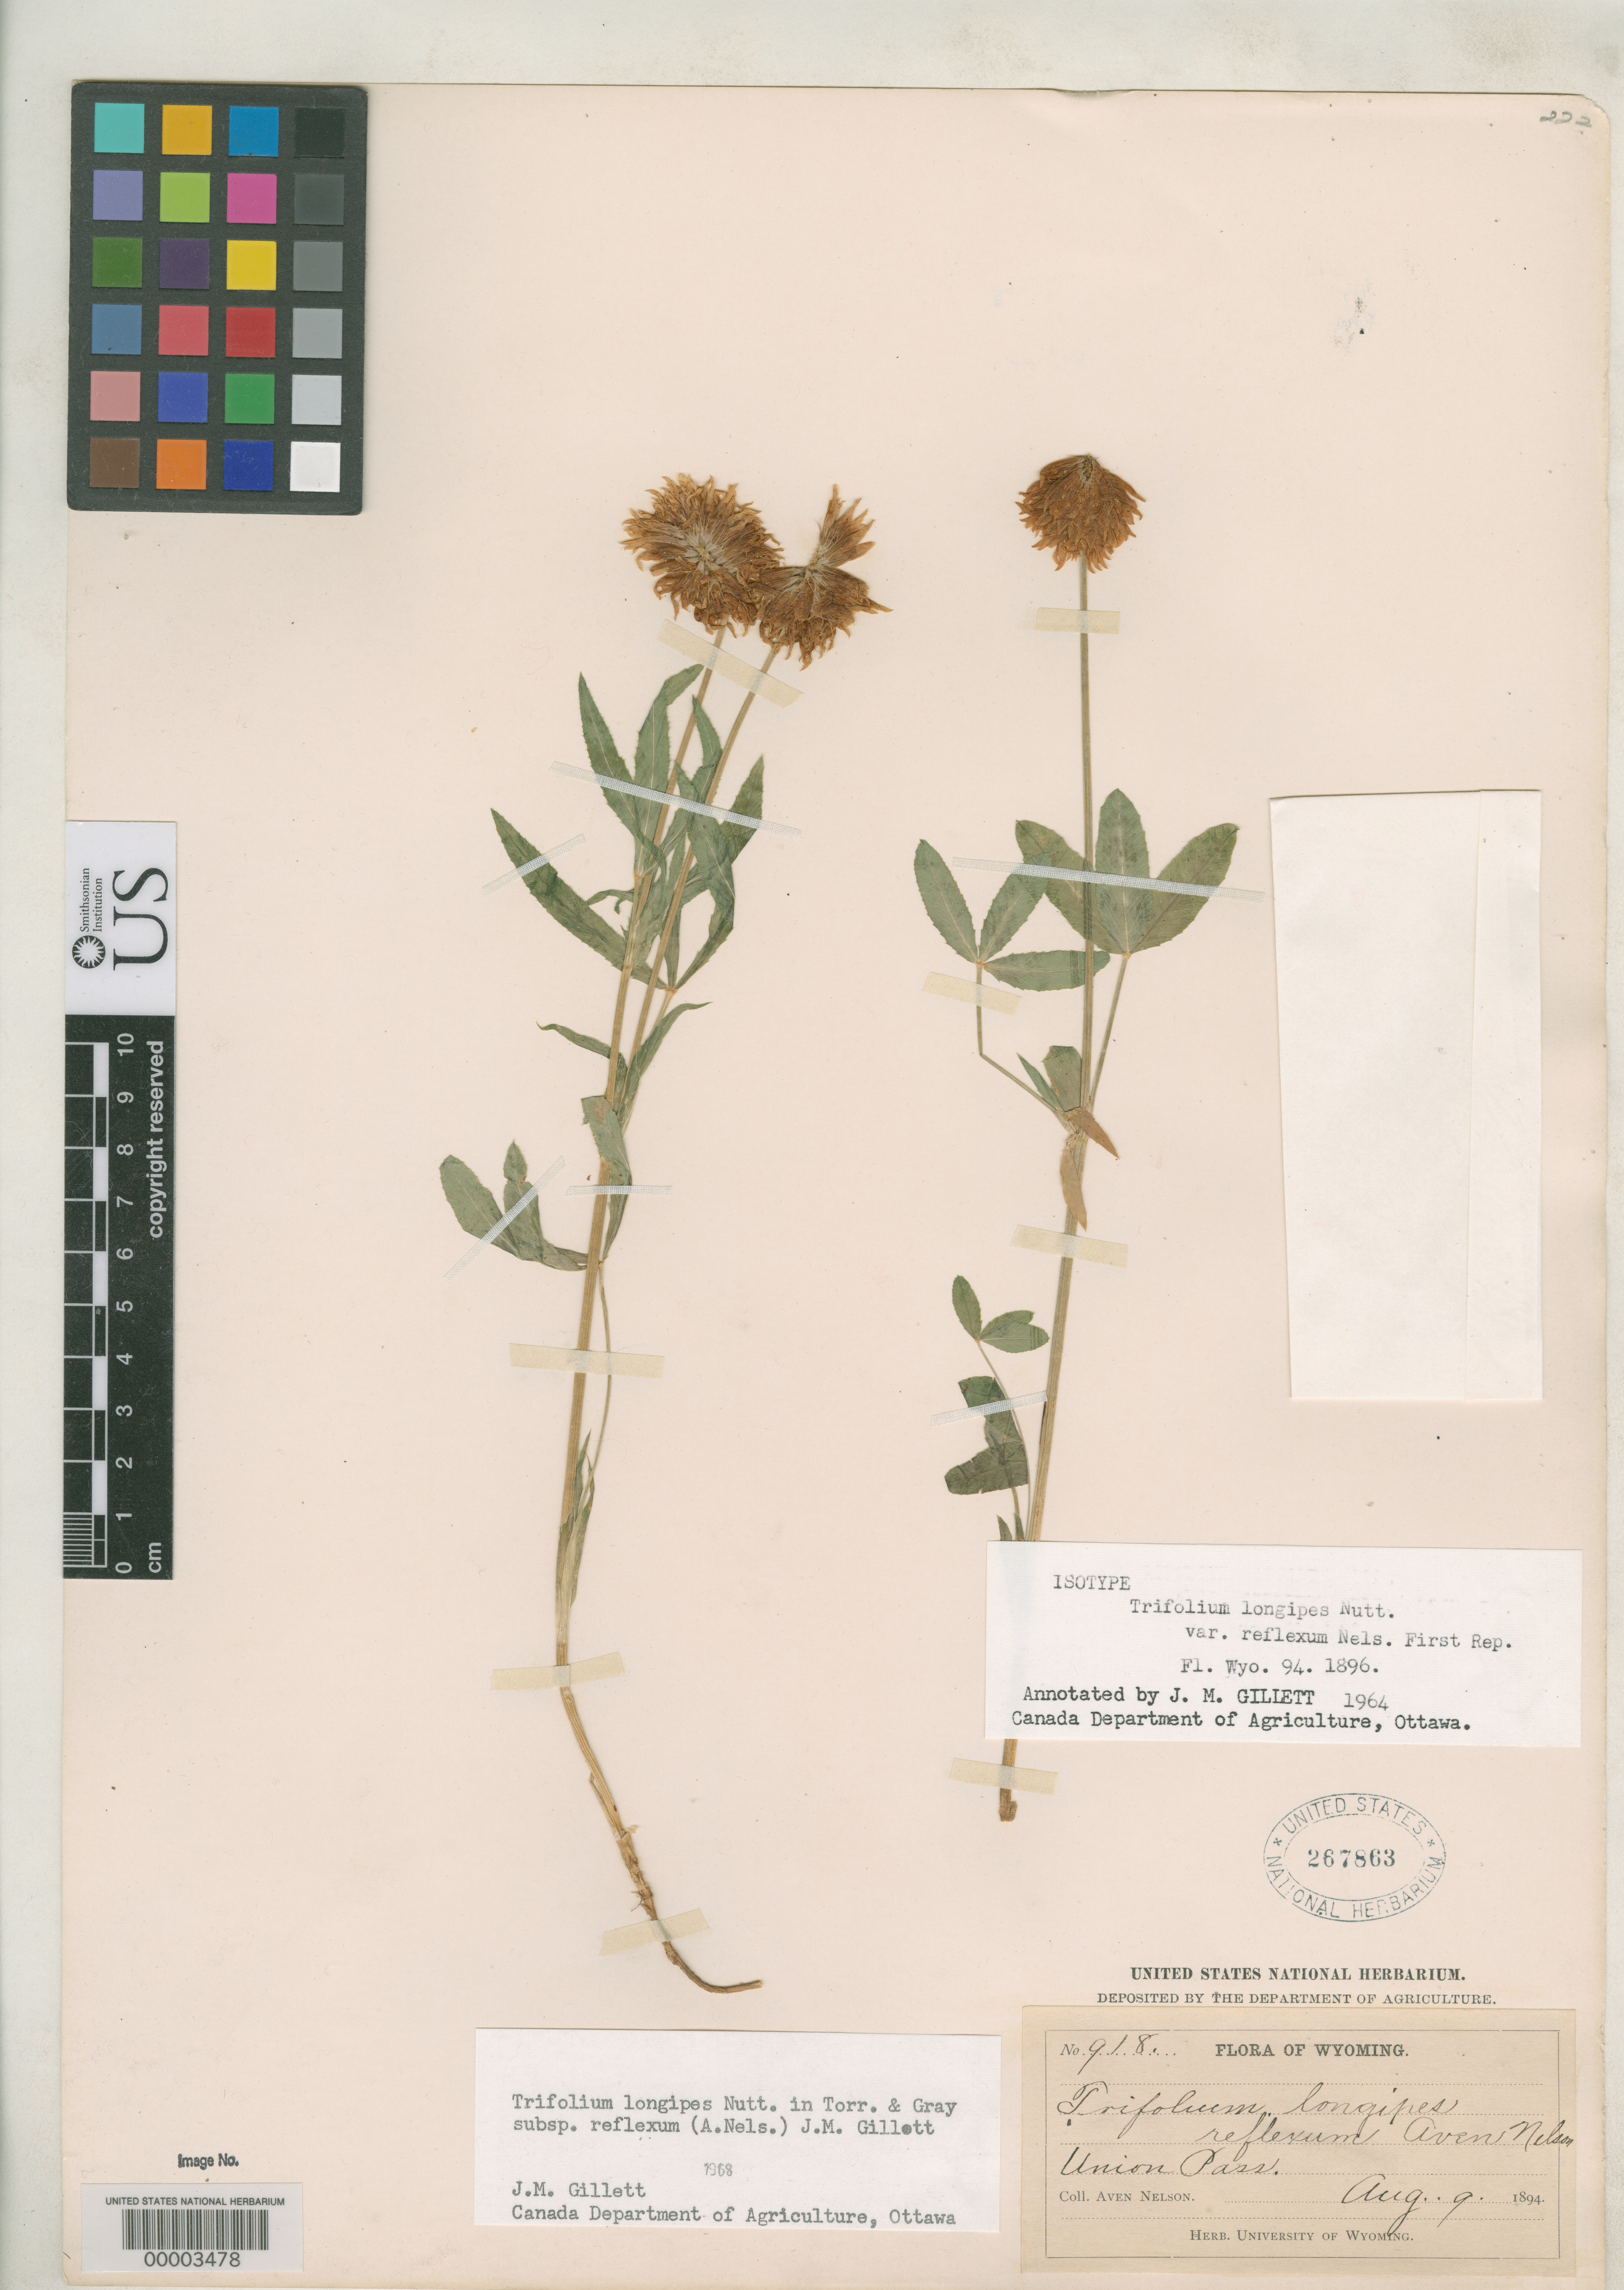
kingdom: Plantae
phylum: Tracheophyta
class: Magnoliopsida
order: Fabales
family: Fabaceae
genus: Trifolium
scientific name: Trifolium longipes var. reflexum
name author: A. Nelson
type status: Isotype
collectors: A. Nelson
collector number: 918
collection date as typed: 09 Aug 1894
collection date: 1894-08-09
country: United States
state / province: Wyoming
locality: Union Pass.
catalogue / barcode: US 267863